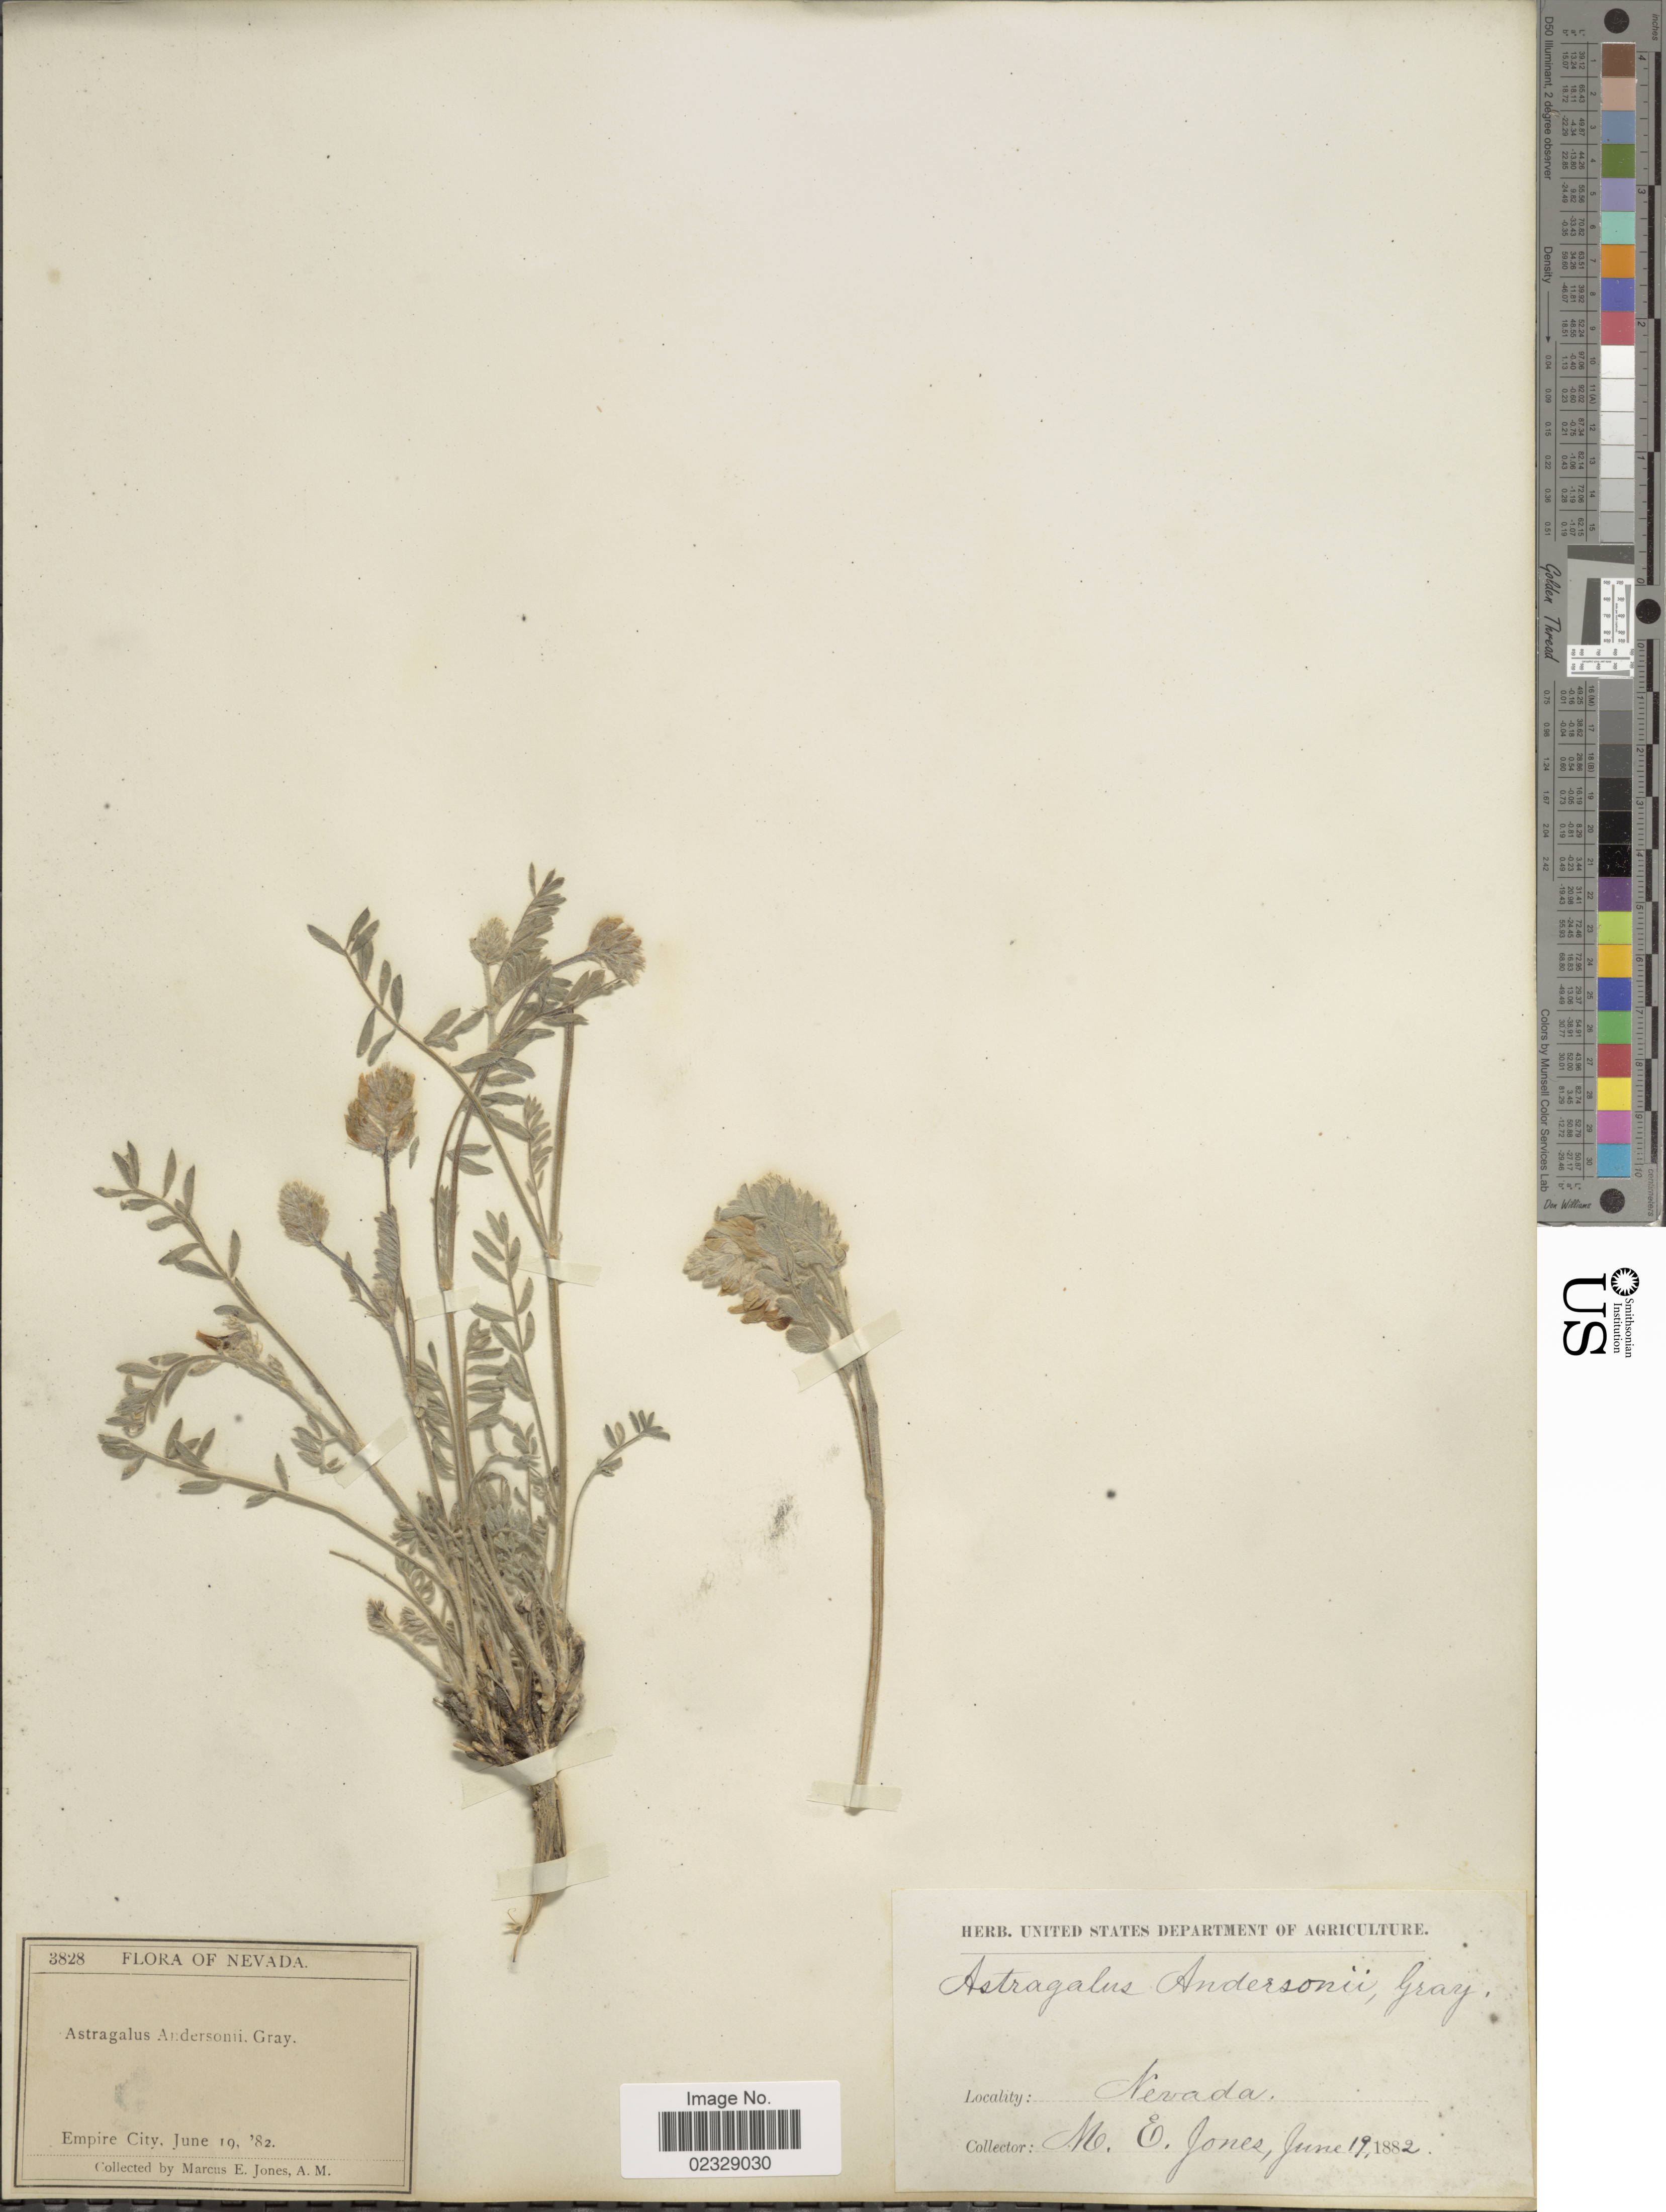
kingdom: Plantae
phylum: Tracheophyta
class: Magnoliopsida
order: Fabales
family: Fabaceae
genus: Astragalus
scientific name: Astragalus andersonii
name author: A. Gray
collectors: M. E. Jones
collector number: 3828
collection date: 1882-06-19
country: United States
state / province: Nevada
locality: Empire City